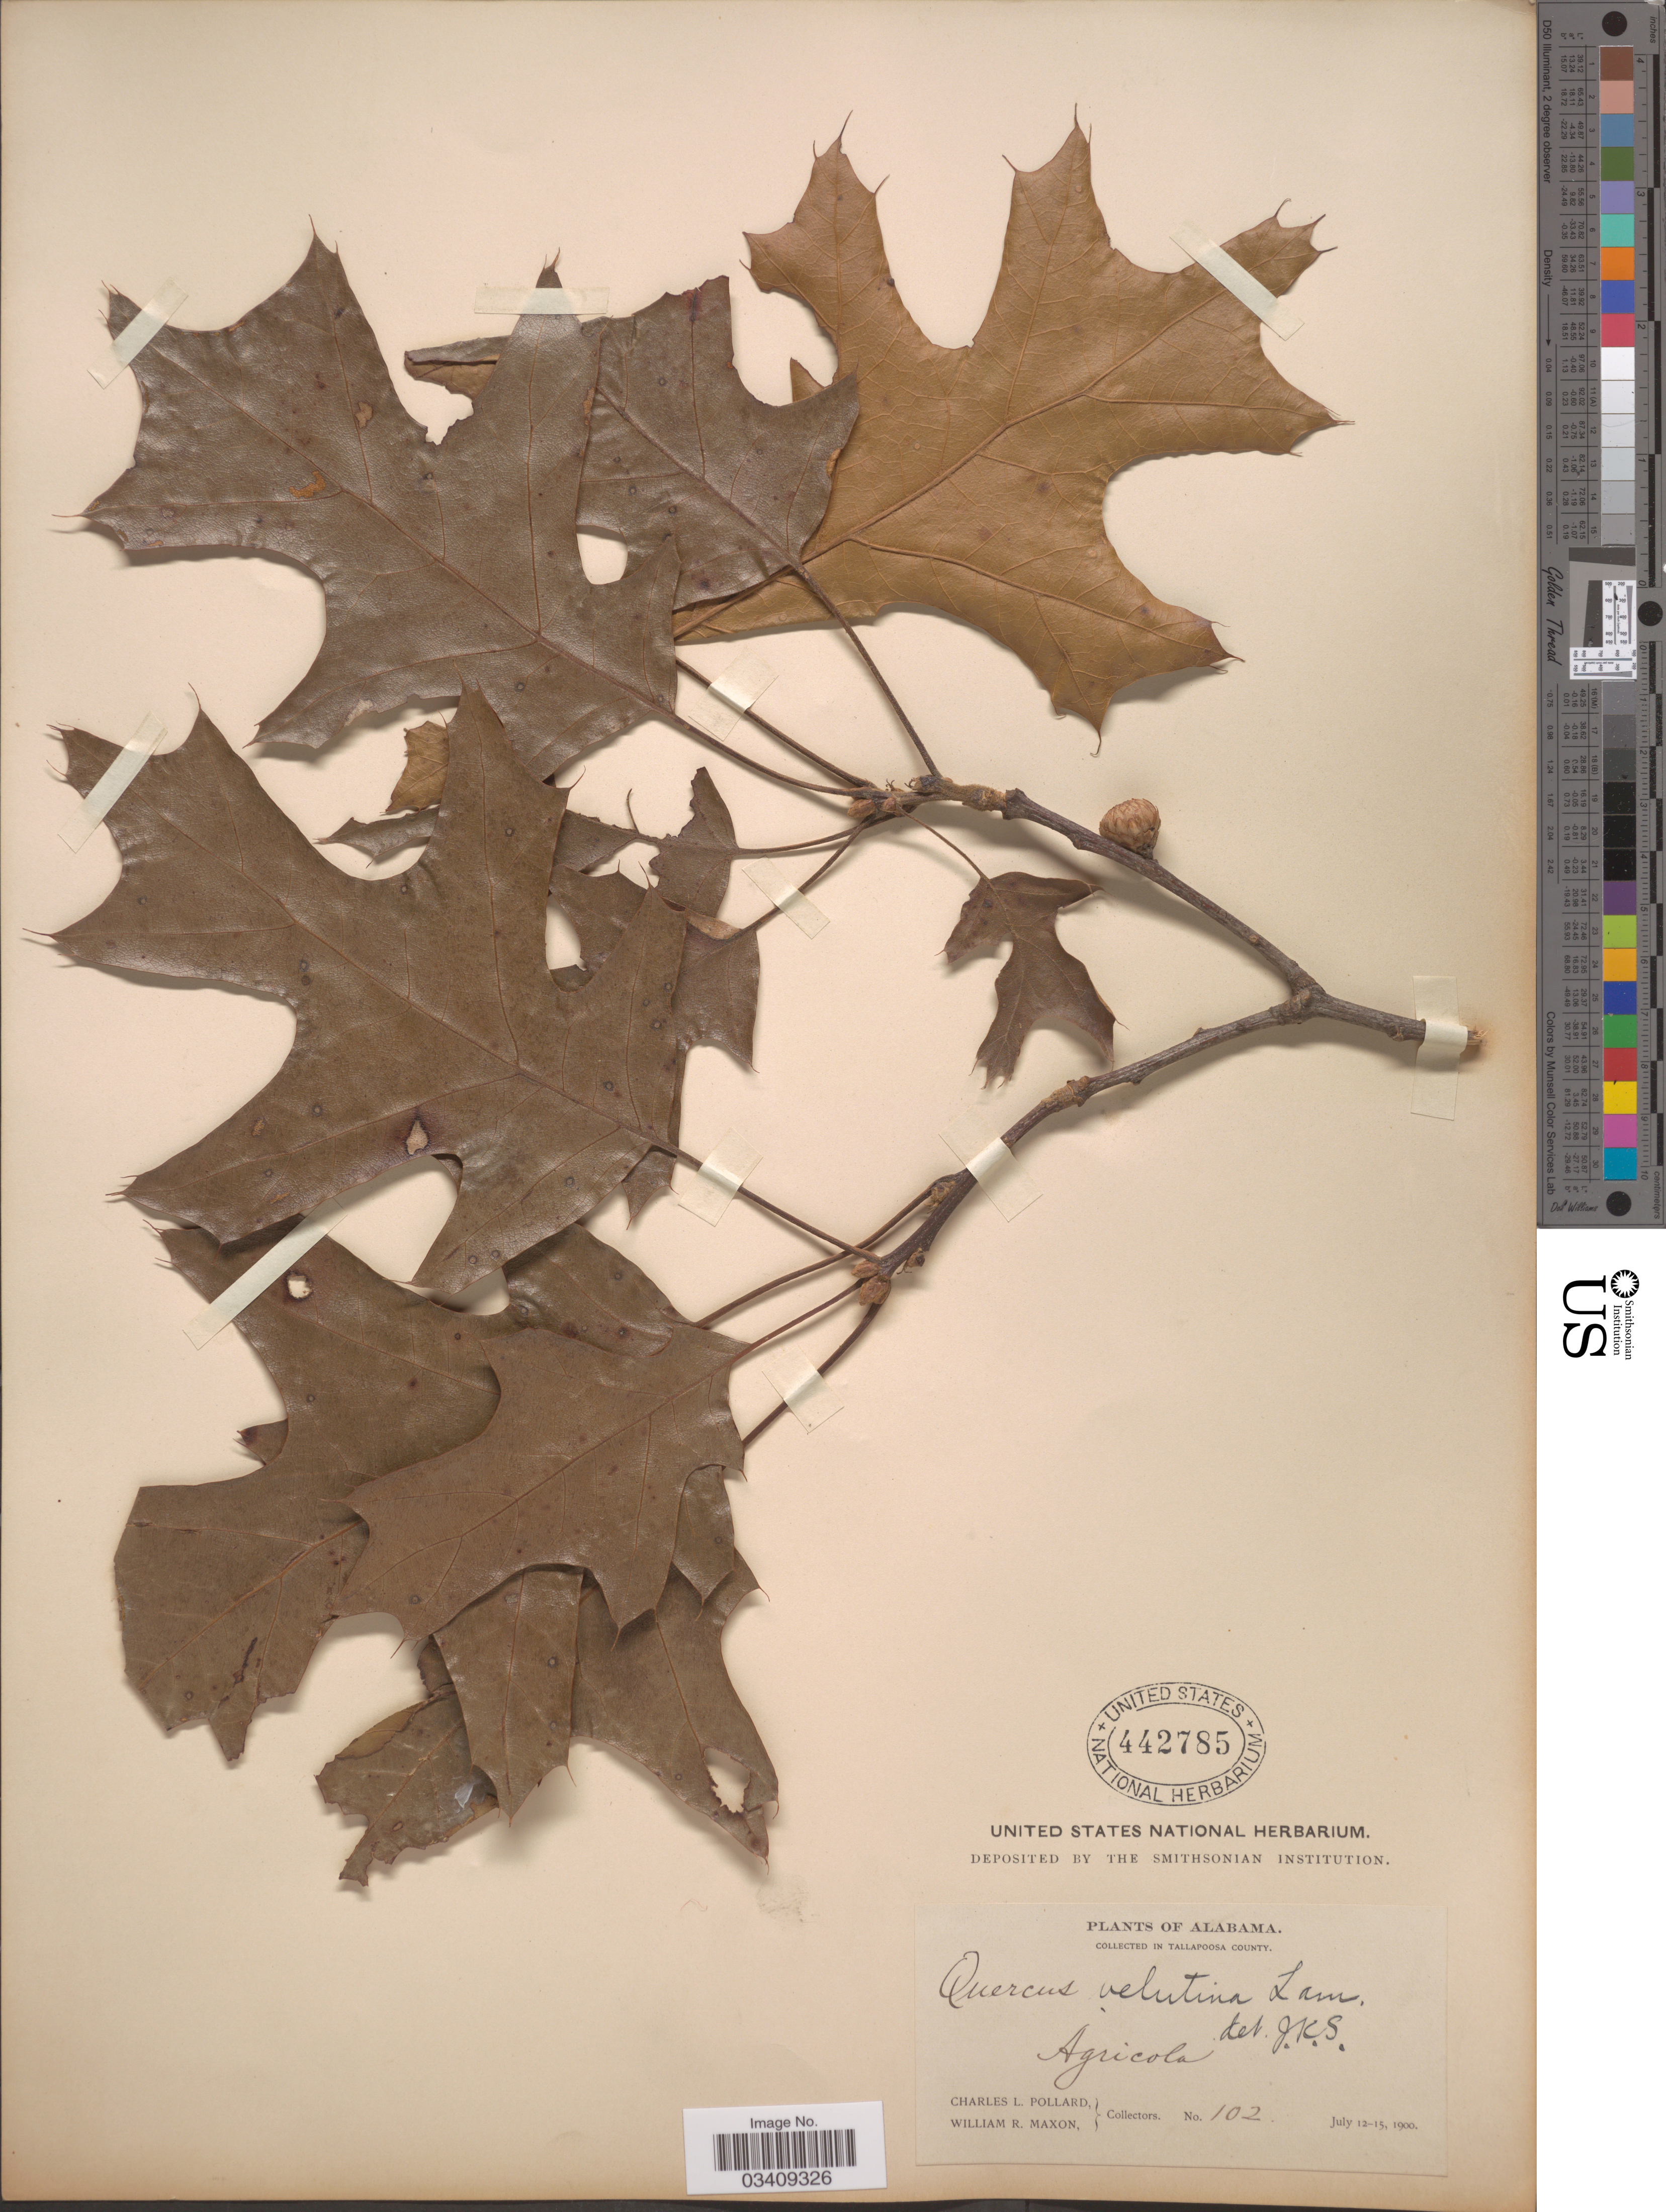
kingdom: Plantae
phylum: Tracheophyta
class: Magnoliopsida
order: Fagales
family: Fagaceae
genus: Quercus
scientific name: Quercus velutina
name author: Lam.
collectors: C. L. Pollard & W. R. Maxon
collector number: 102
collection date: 1900-07-12/1900-07-15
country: United States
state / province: Alabama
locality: In Tallapoosa County. Agricola.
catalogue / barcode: US 442785